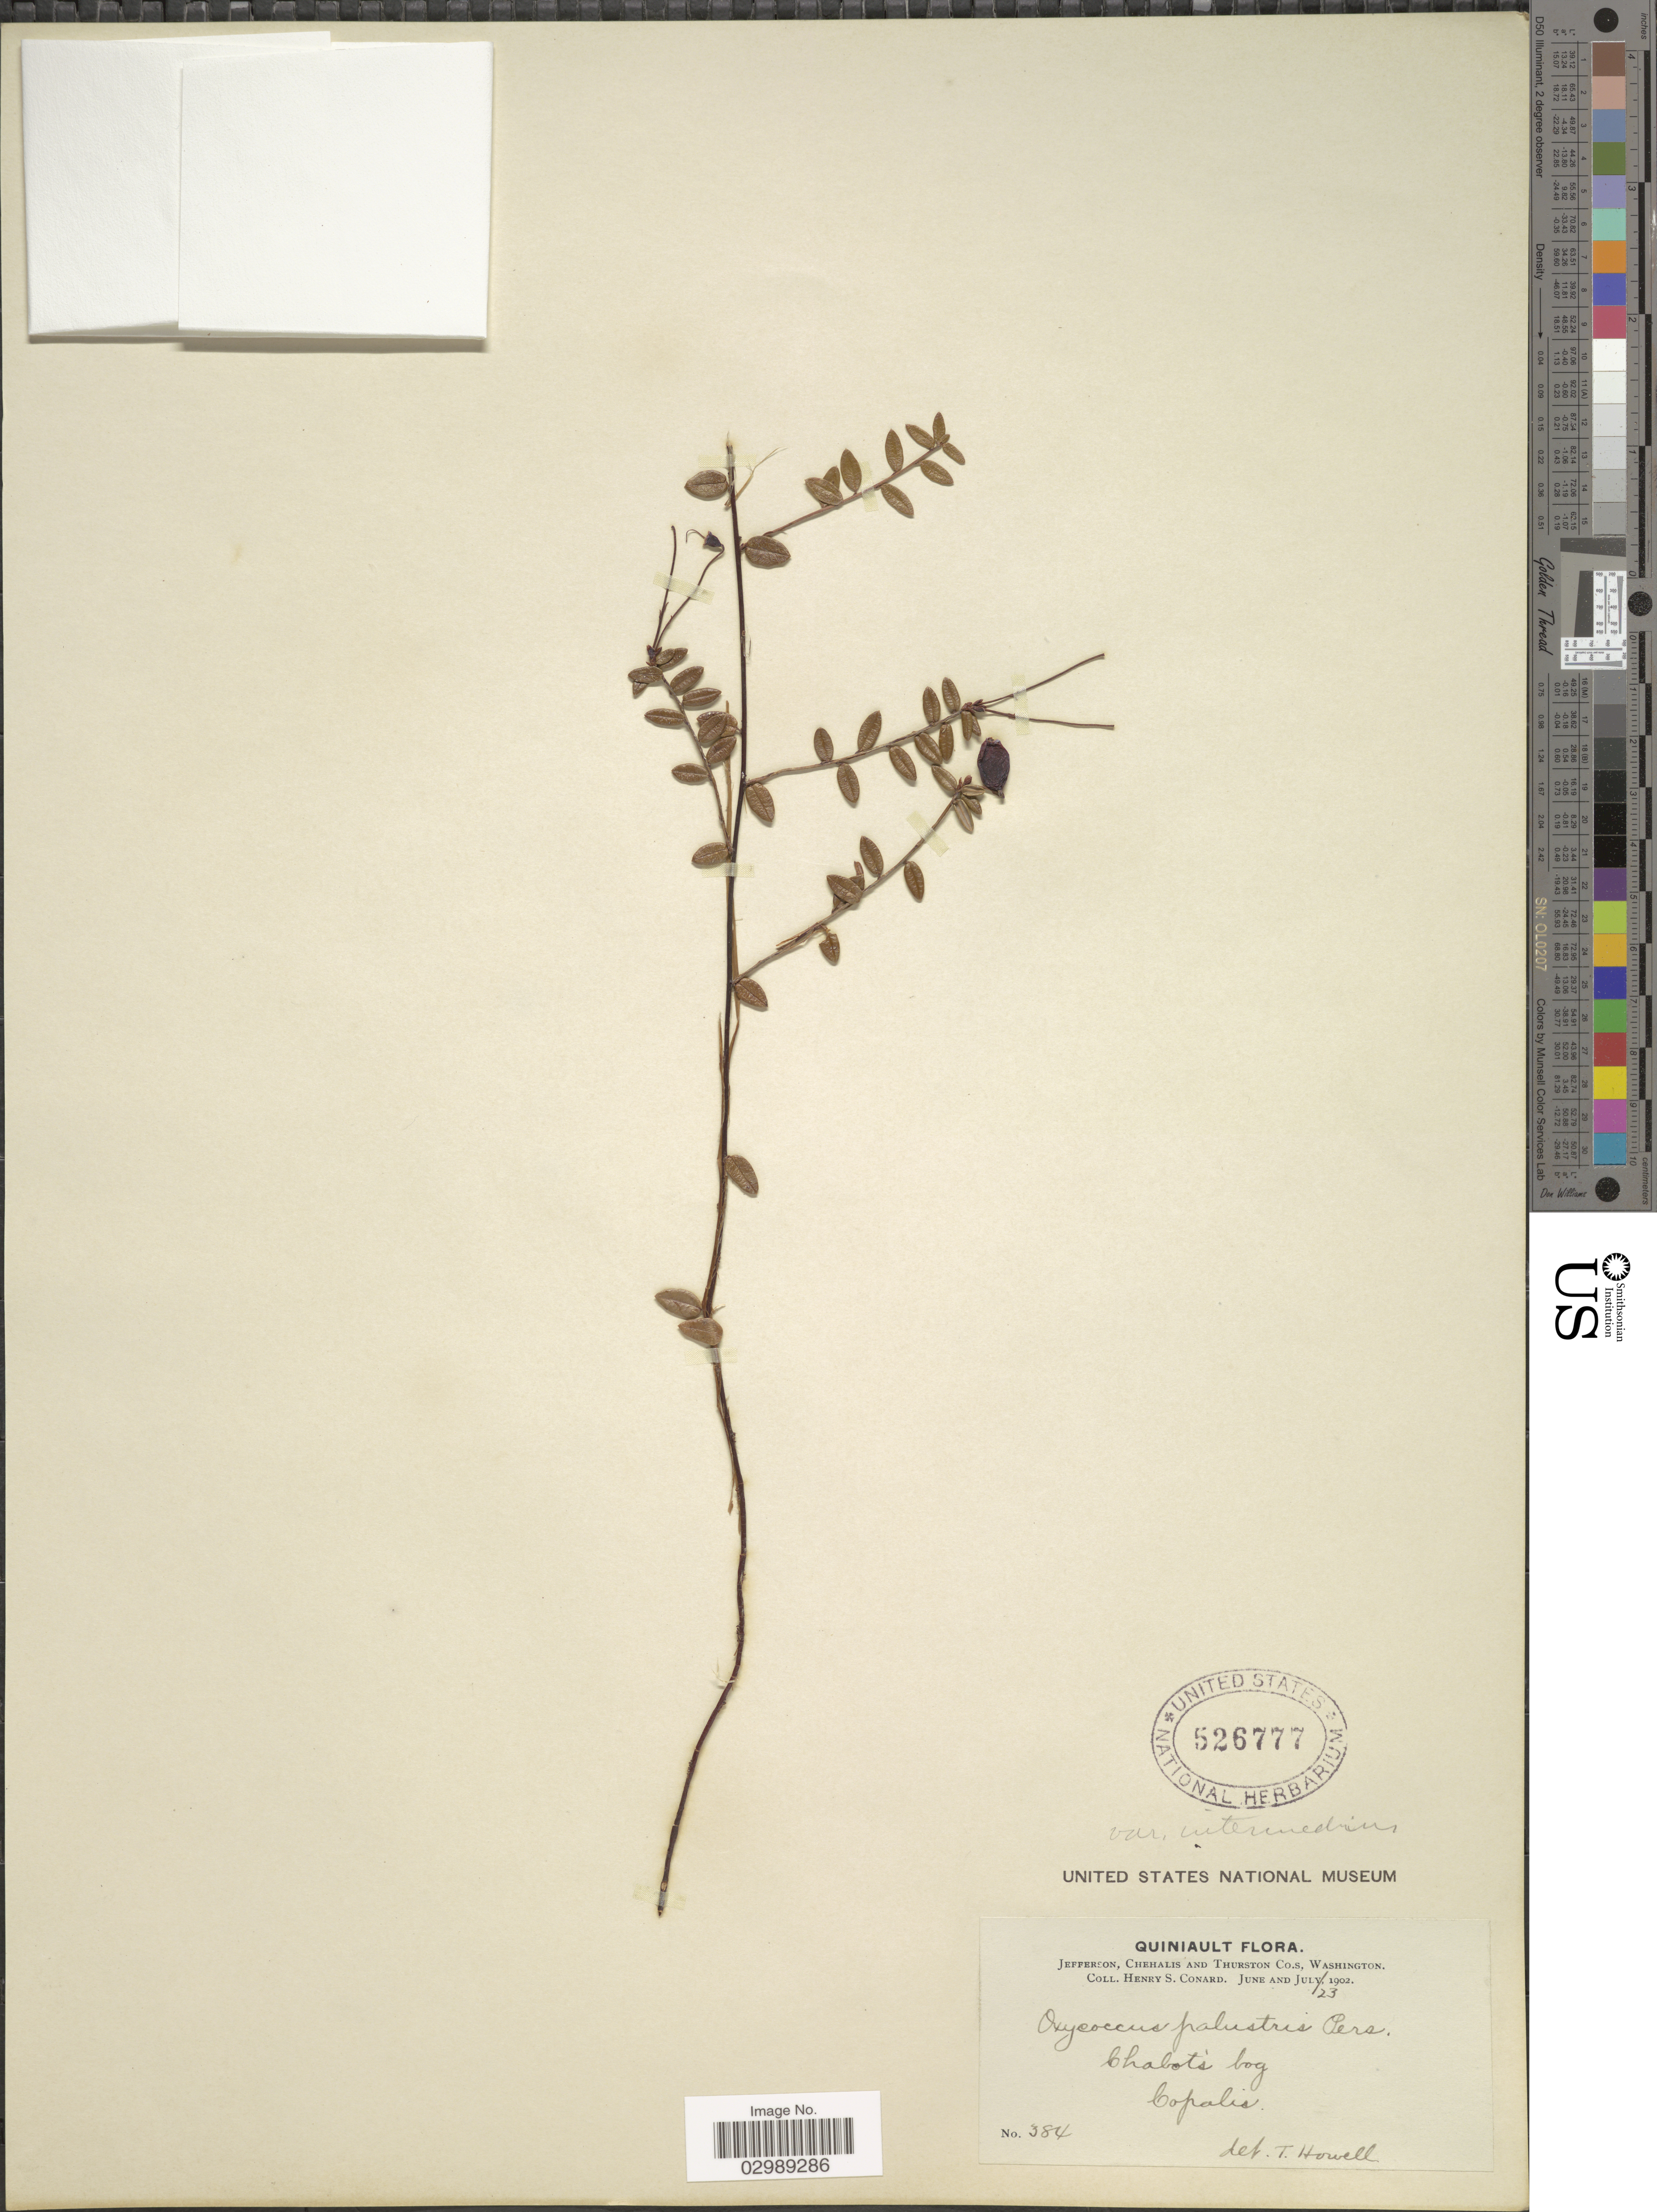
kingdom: Plantae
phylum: Tracheophyta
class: Magnoliopsida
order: Ericales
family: Ericaceae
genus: Vaccinium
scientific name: Vaccinium oxycoccos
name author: L.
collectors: H. S. Conard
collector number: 384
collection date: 1902-07-23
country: United States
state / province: Washington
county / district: Thurston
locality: Quiniault, Jefferson, Chehalis and Thurston Co.s, Washington, Chalot's bog, Copalis.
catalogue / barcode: US 526777